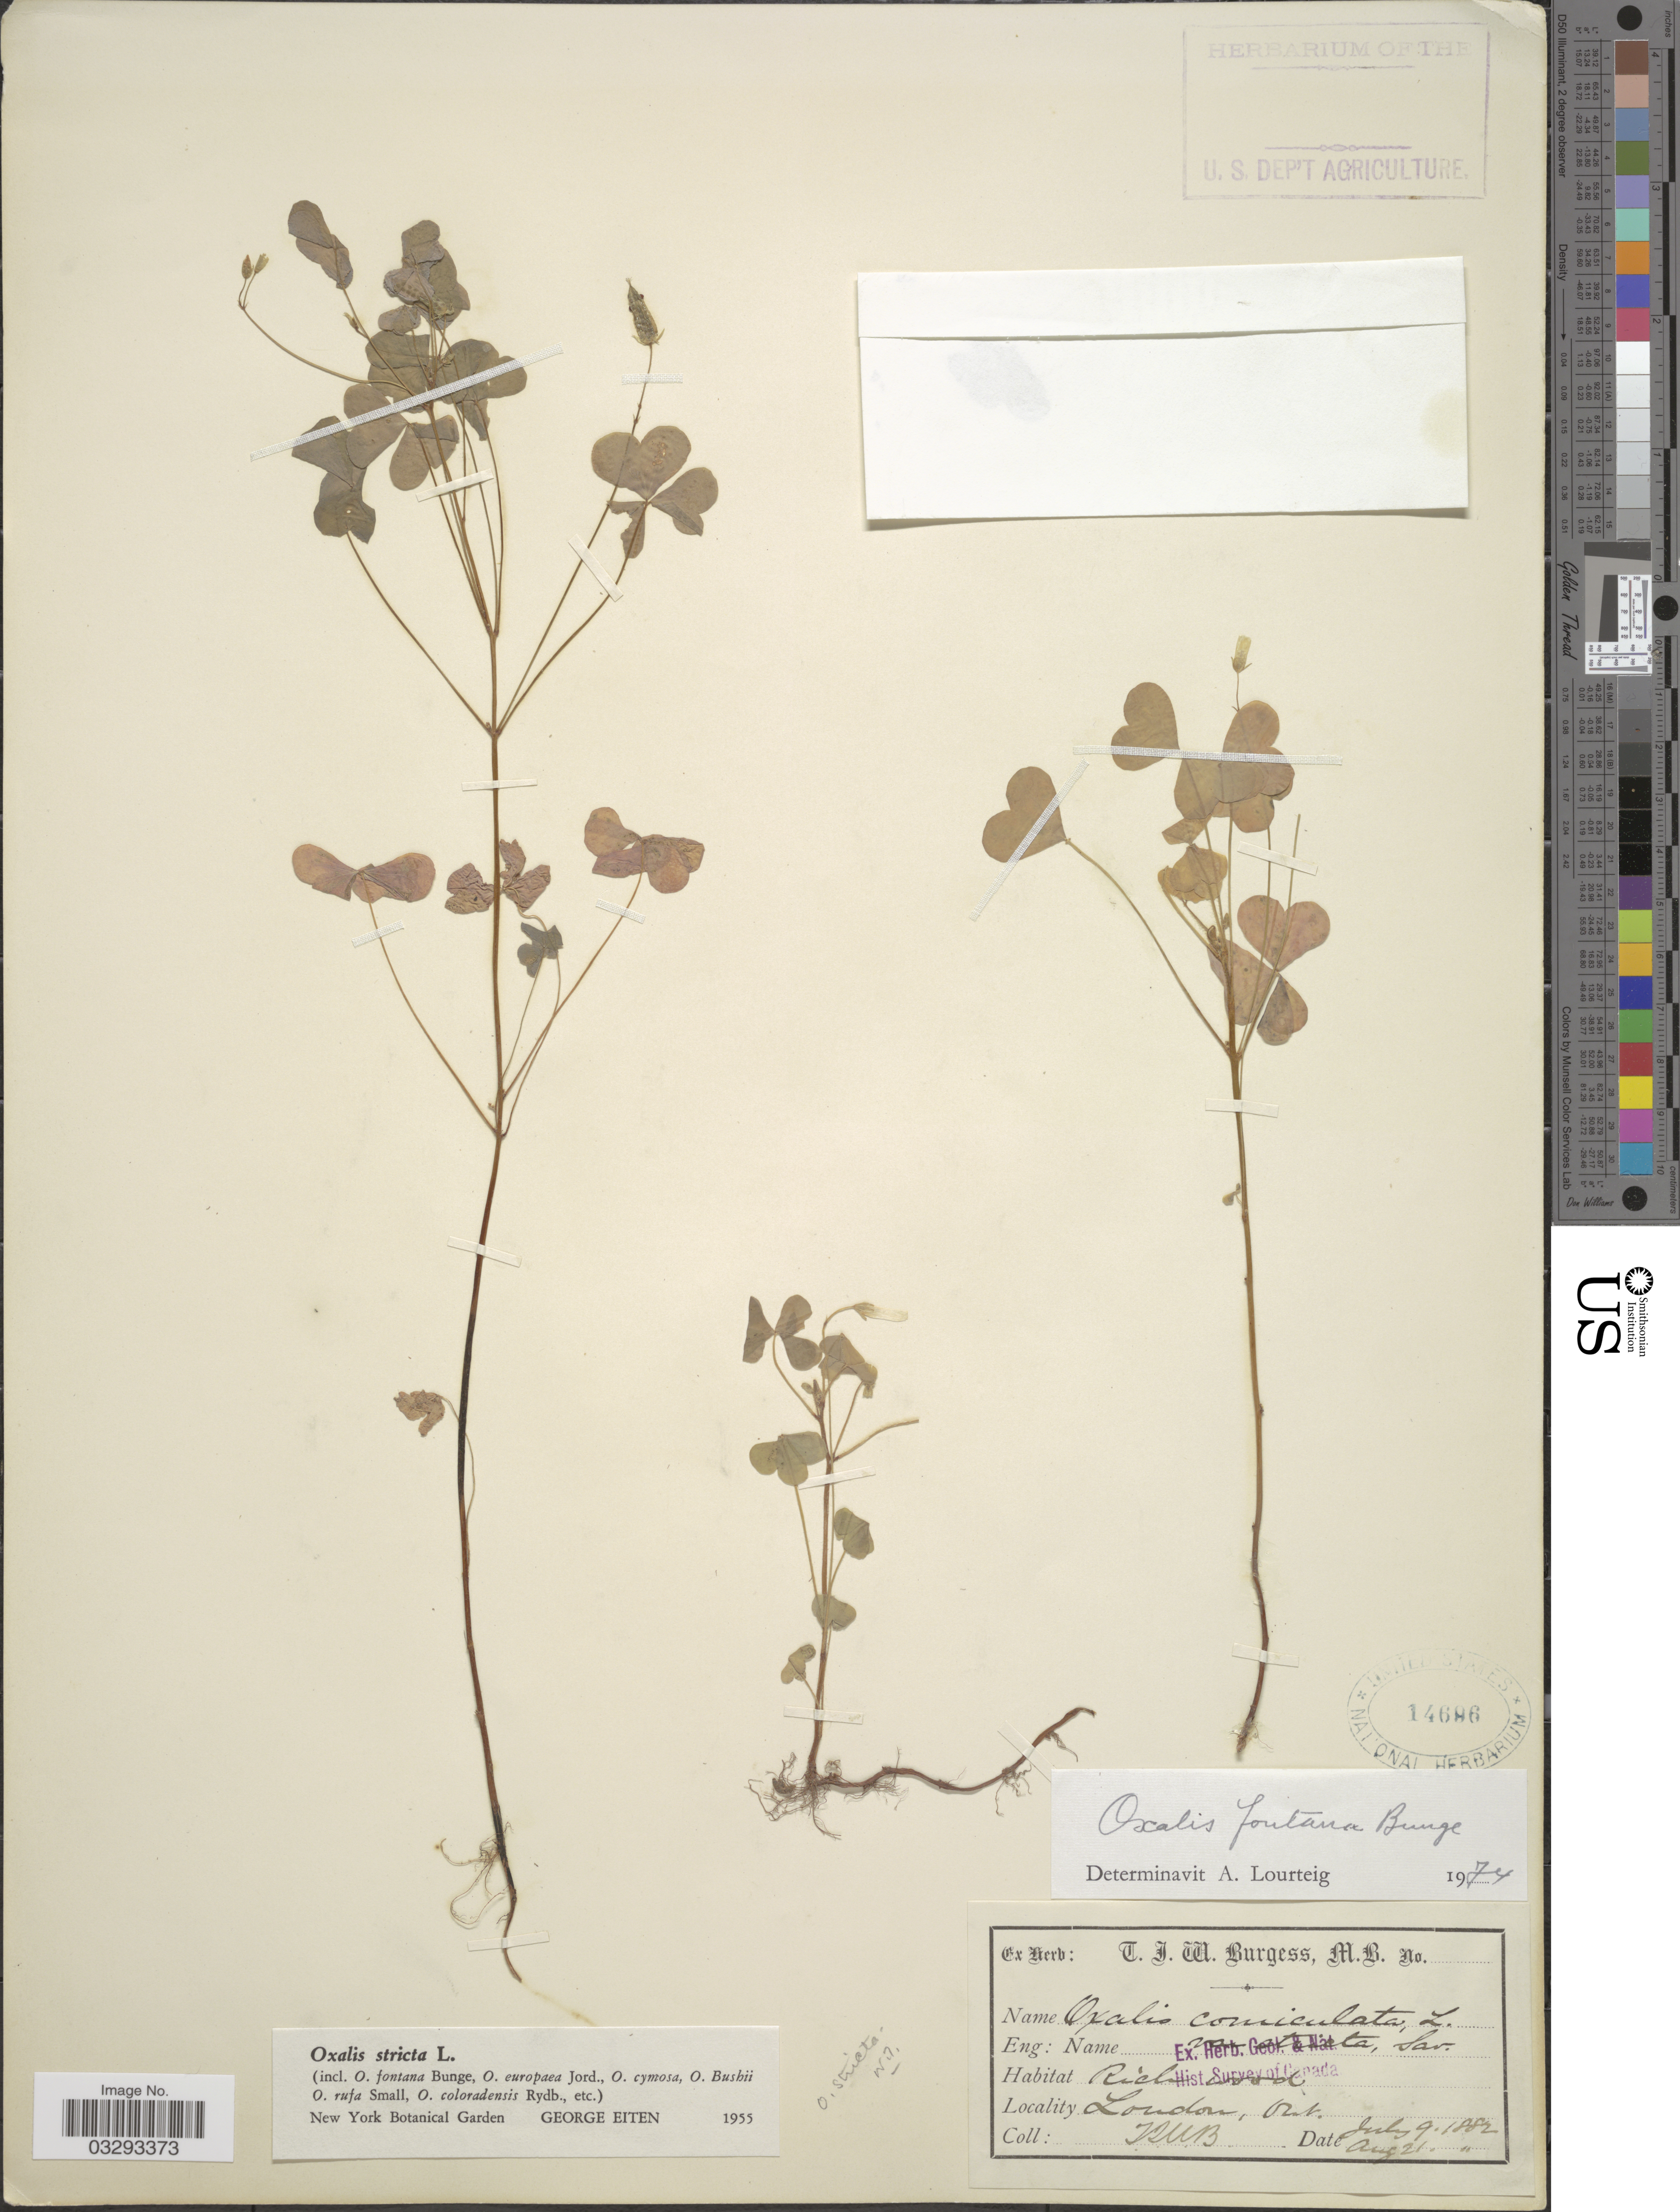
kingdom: Plantae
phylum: Tracheophyta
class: Magnoliopsida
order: Oxalidales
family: Oxalidaceae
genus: Oxalis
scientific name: Oxalis fontana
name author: Bunge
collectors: T. Burgess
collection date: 1882-07-09/1882-08-21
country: Canada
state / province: Ontario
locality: London.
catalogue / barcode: US 14696